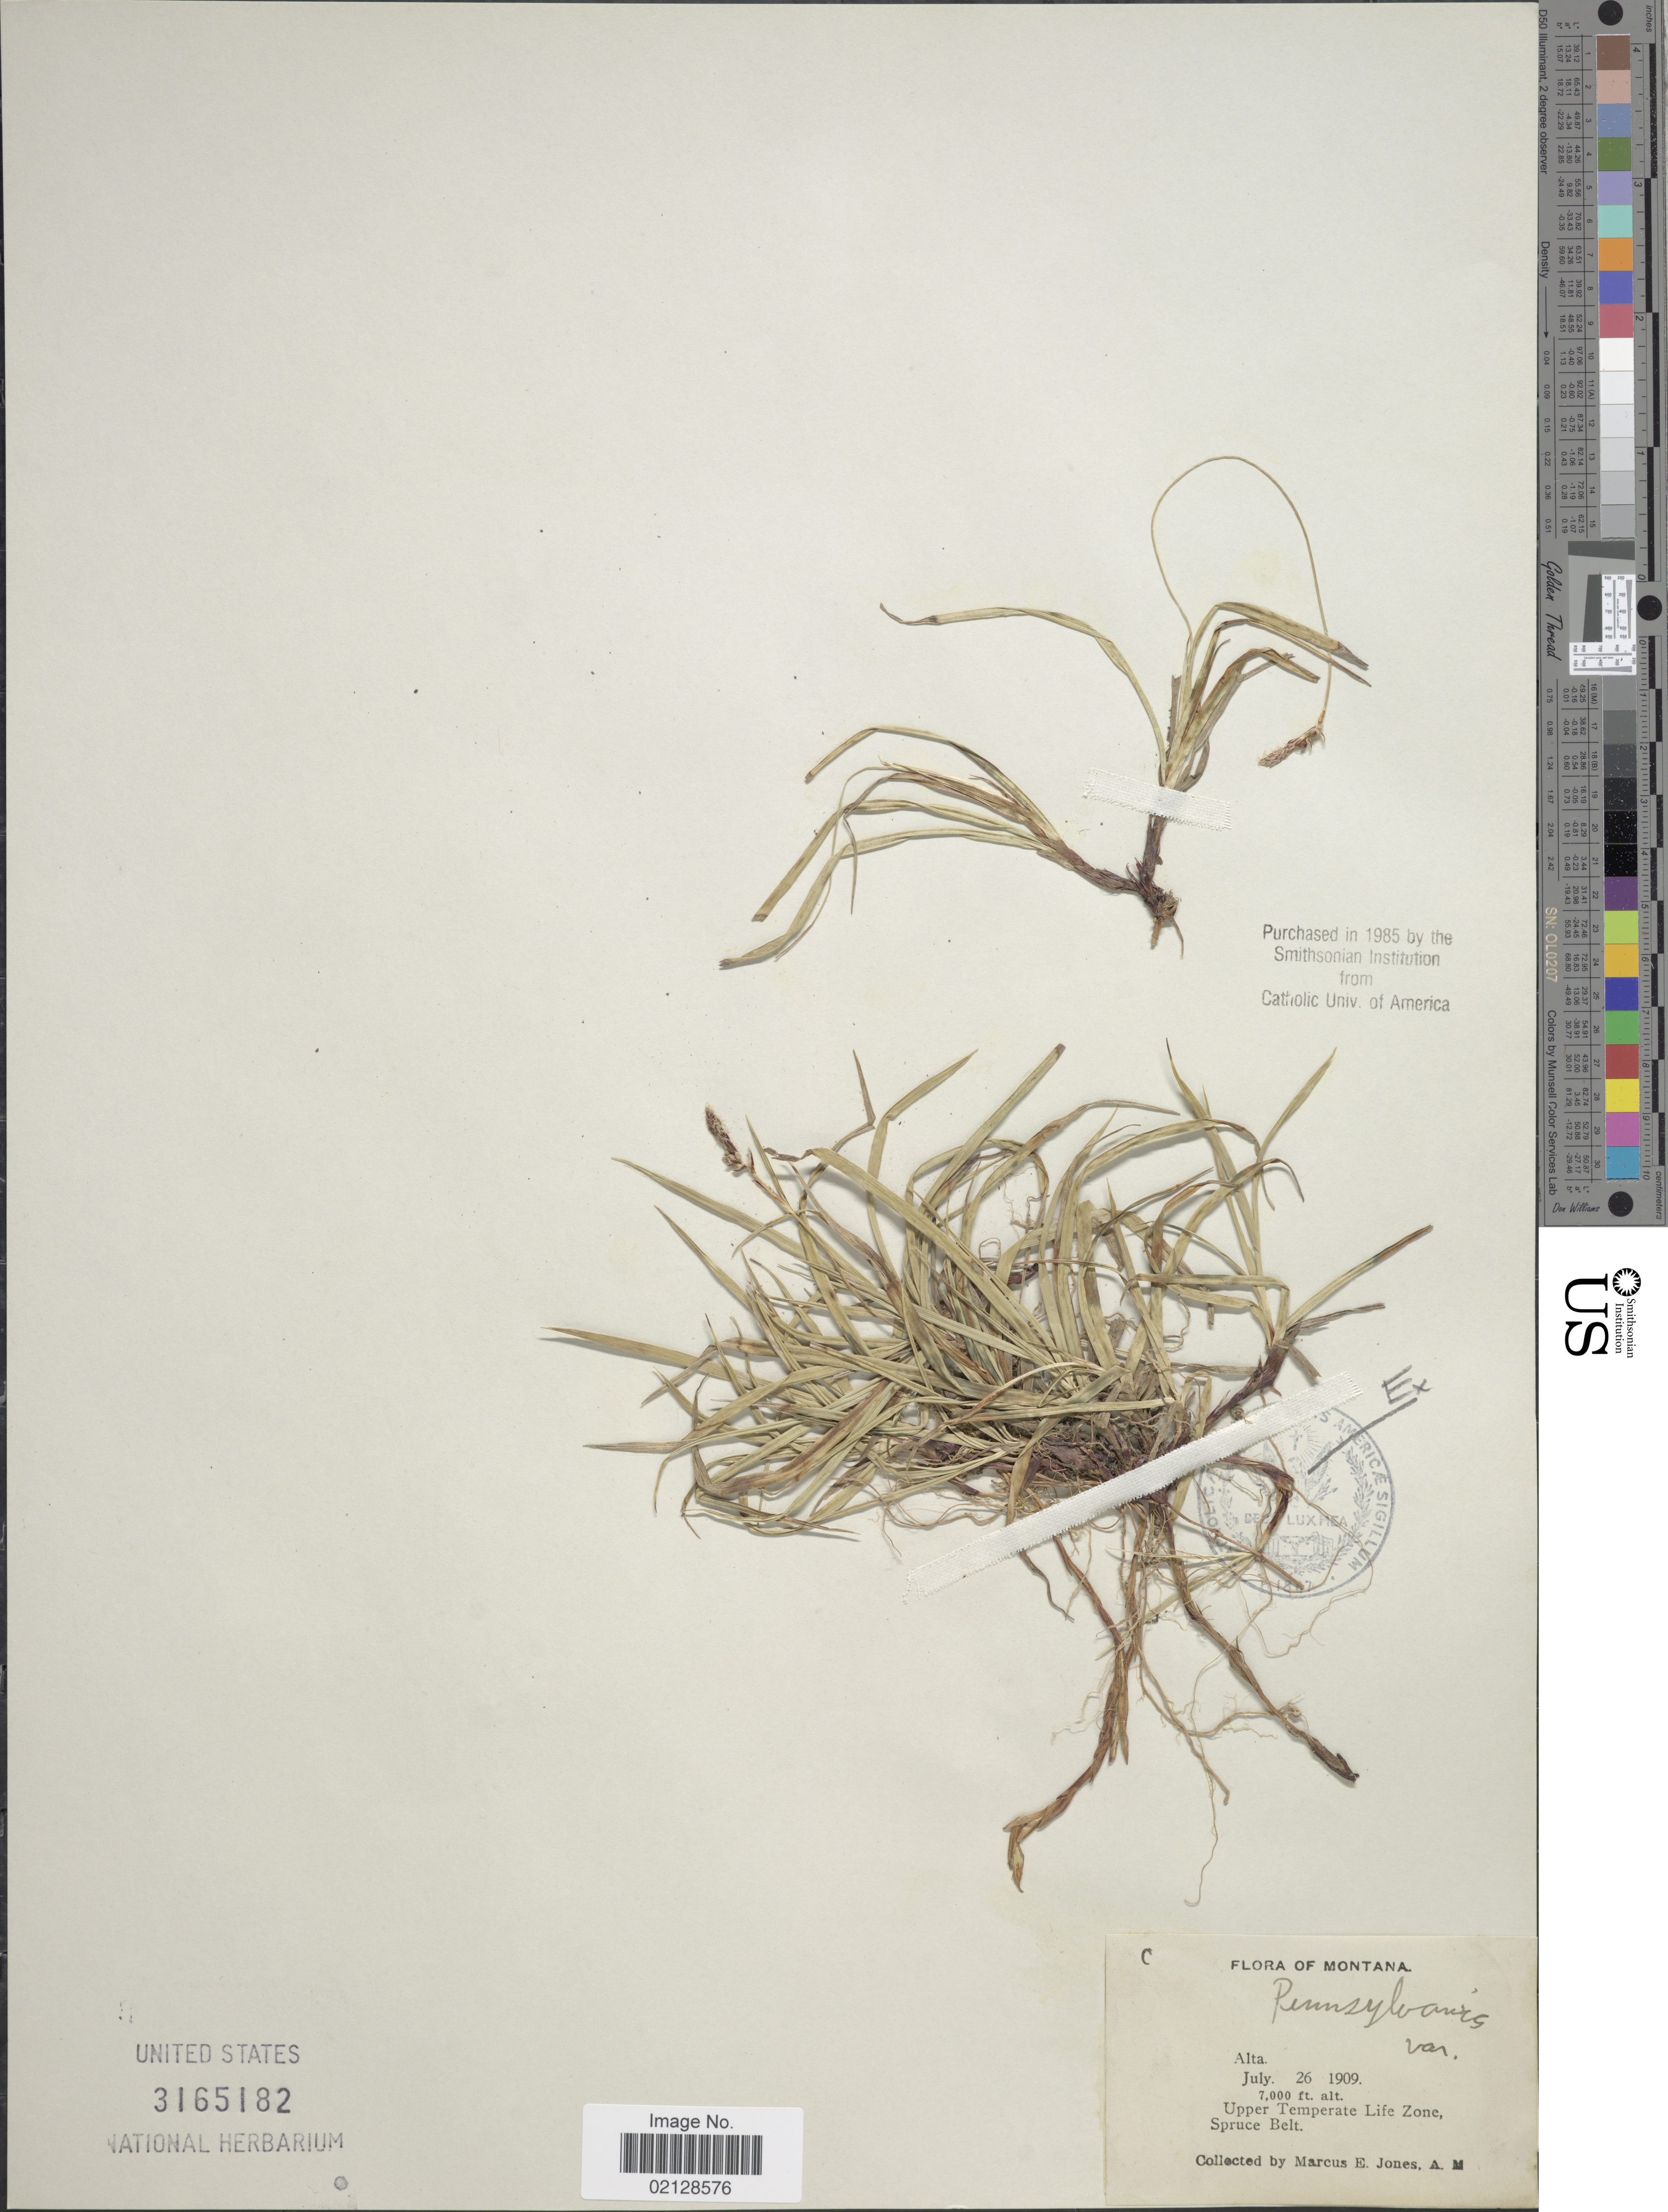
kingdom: Plantae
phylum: Tracheophyta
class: Liliopsida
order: Poales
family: Cyperaceae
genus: Carex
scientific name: Carex pensylvanica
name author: Lam.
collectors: M. E. Jones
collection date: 1909-07-26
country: United States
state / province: Montana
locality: Upper Temperate Life Zone, Spruce Belt Alta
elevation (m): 2134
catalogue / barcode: US 3165182